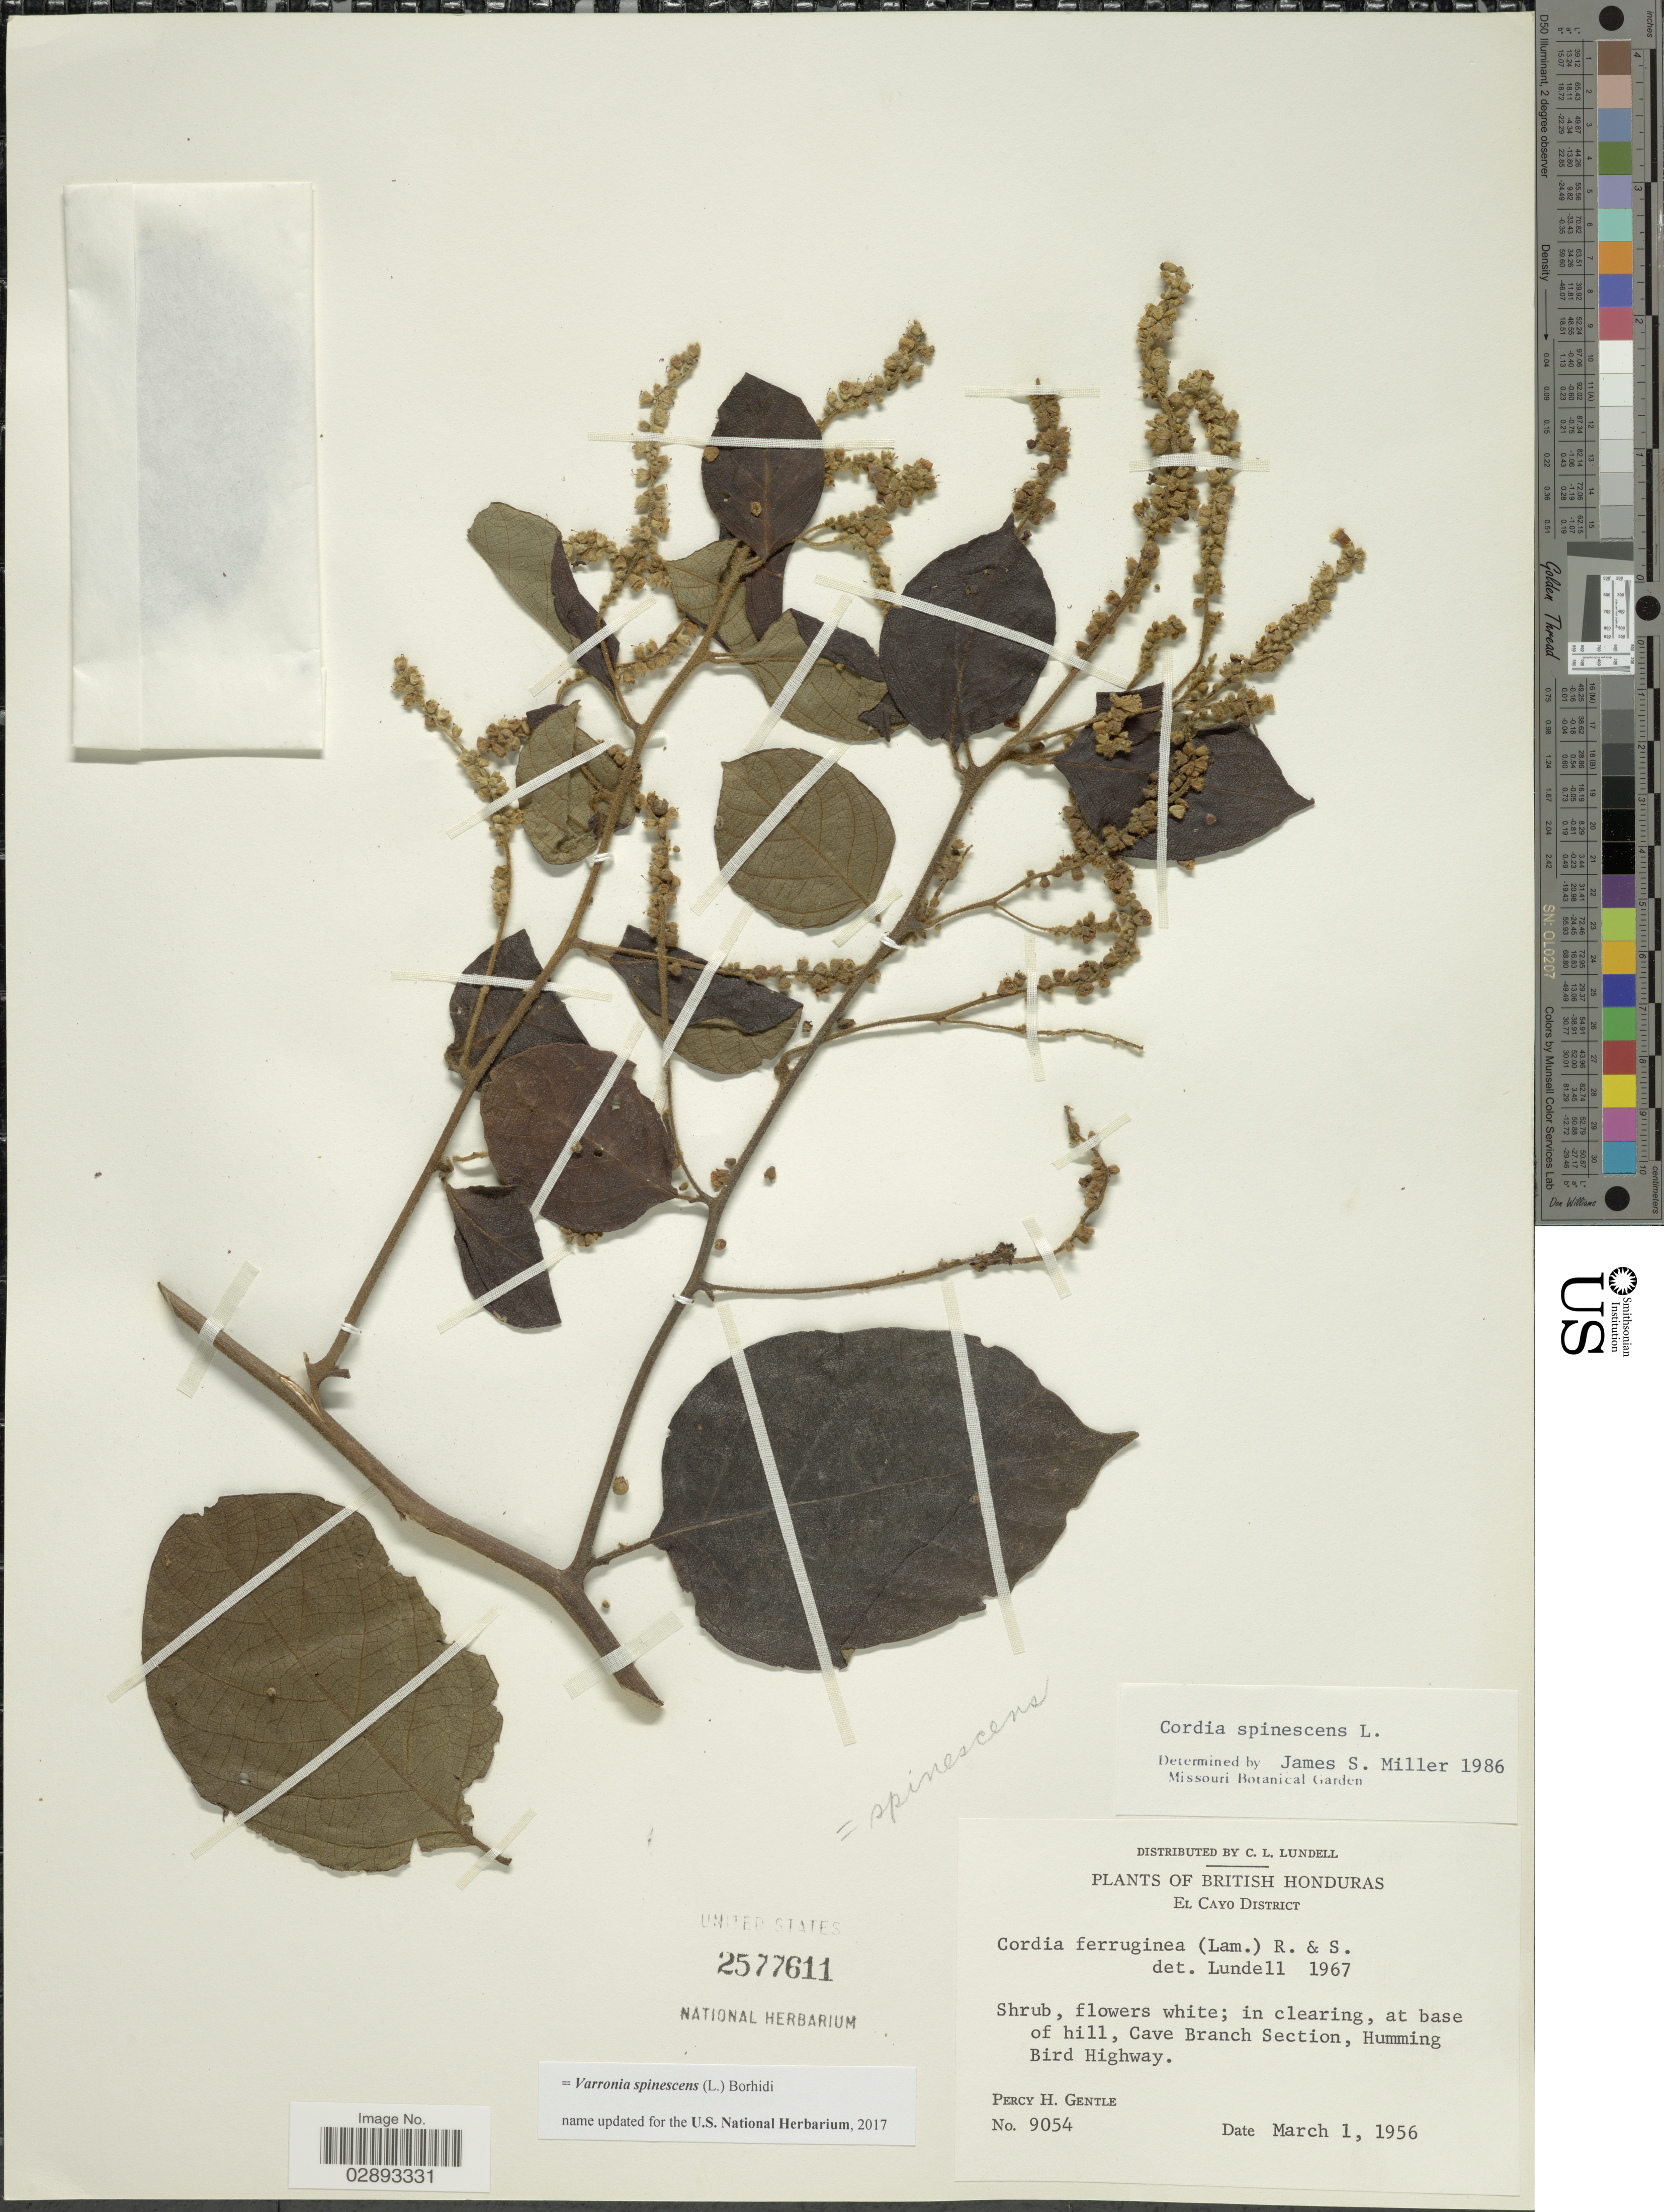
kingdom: Plantae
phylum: Tracheophyta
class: Magnoliopsida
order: Boraginales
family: Cordiaceae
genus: Varronia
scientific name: Varronia spinescens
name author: (L.) Borhidi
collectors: P. H. Gentle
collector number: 9054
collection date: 1956-03-01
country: Belize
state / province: Cayo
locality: British Honduras, El Cayo District, at base of hill, Cave Branch Section, Humming Bird Highway.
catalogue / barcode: US 2577611